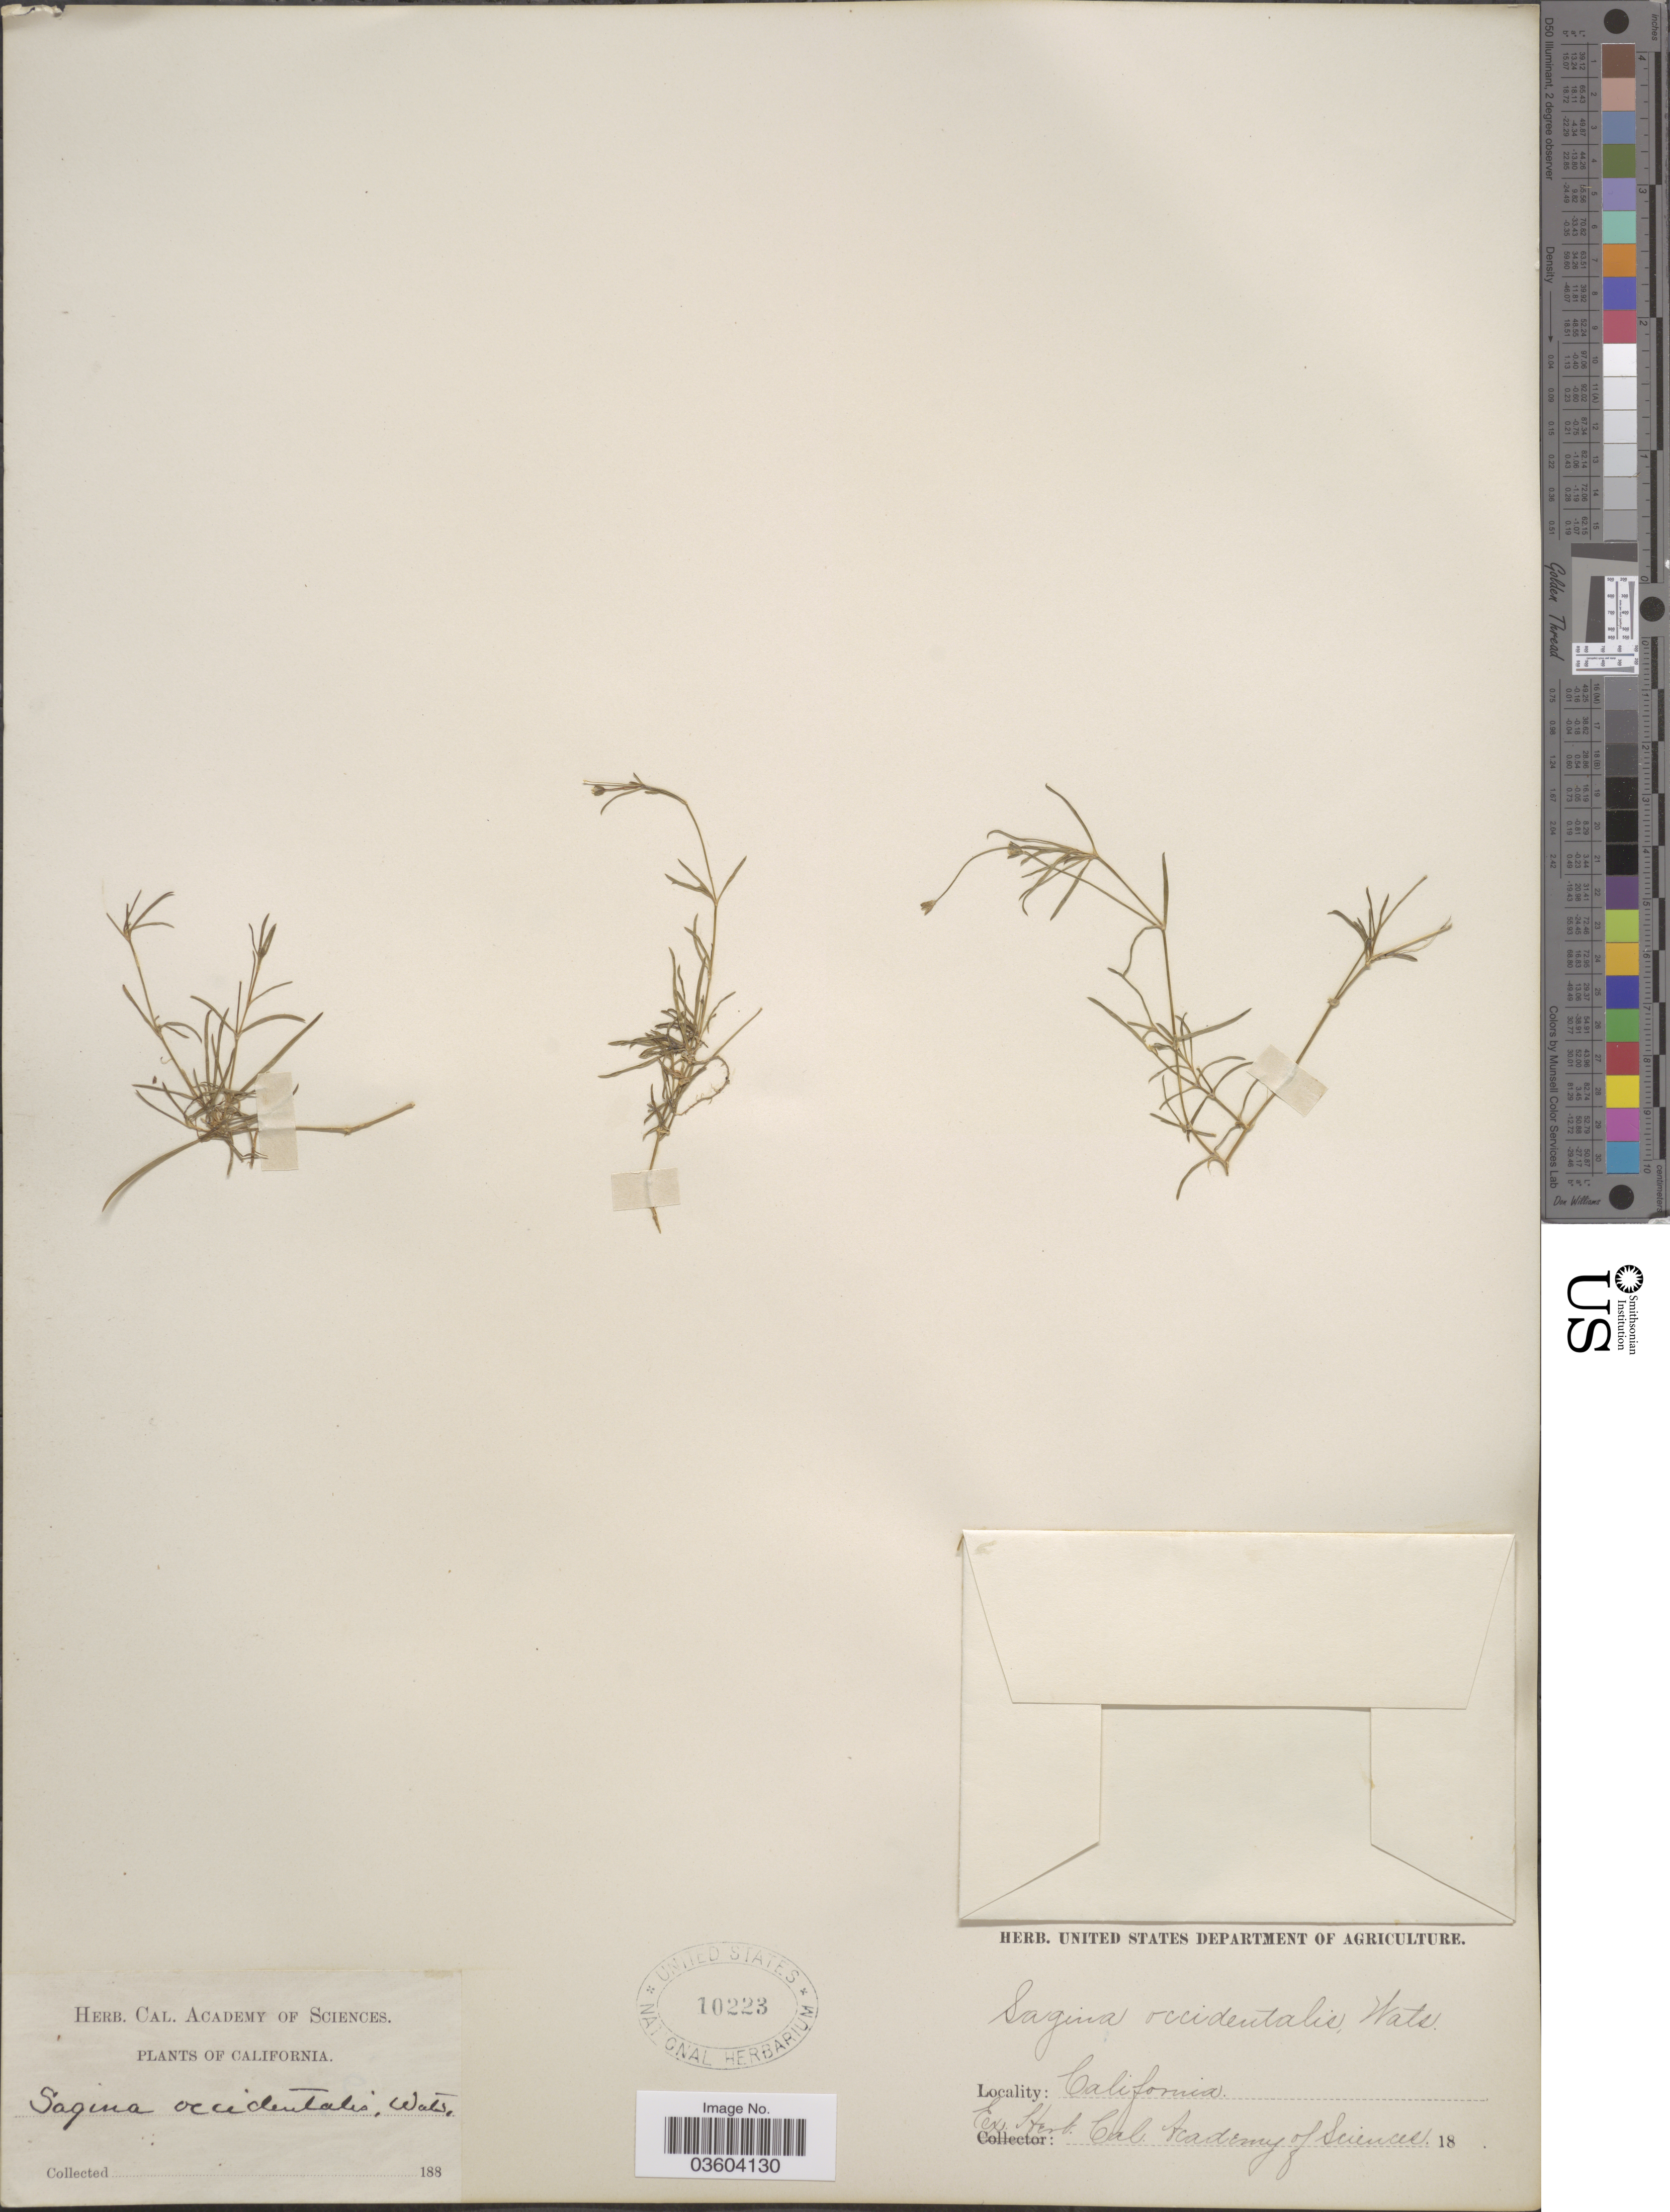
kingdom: Plantae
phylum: Tracheophyta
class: Magnoliopsida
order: Caryophyllales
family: Caryophyllaceae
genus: Sagina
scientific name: Sagina occidentalis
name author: S. Watson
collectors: ex herb. Cal. Academy of Sciences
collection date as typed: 188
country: United States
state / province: California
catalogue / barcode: US 10223